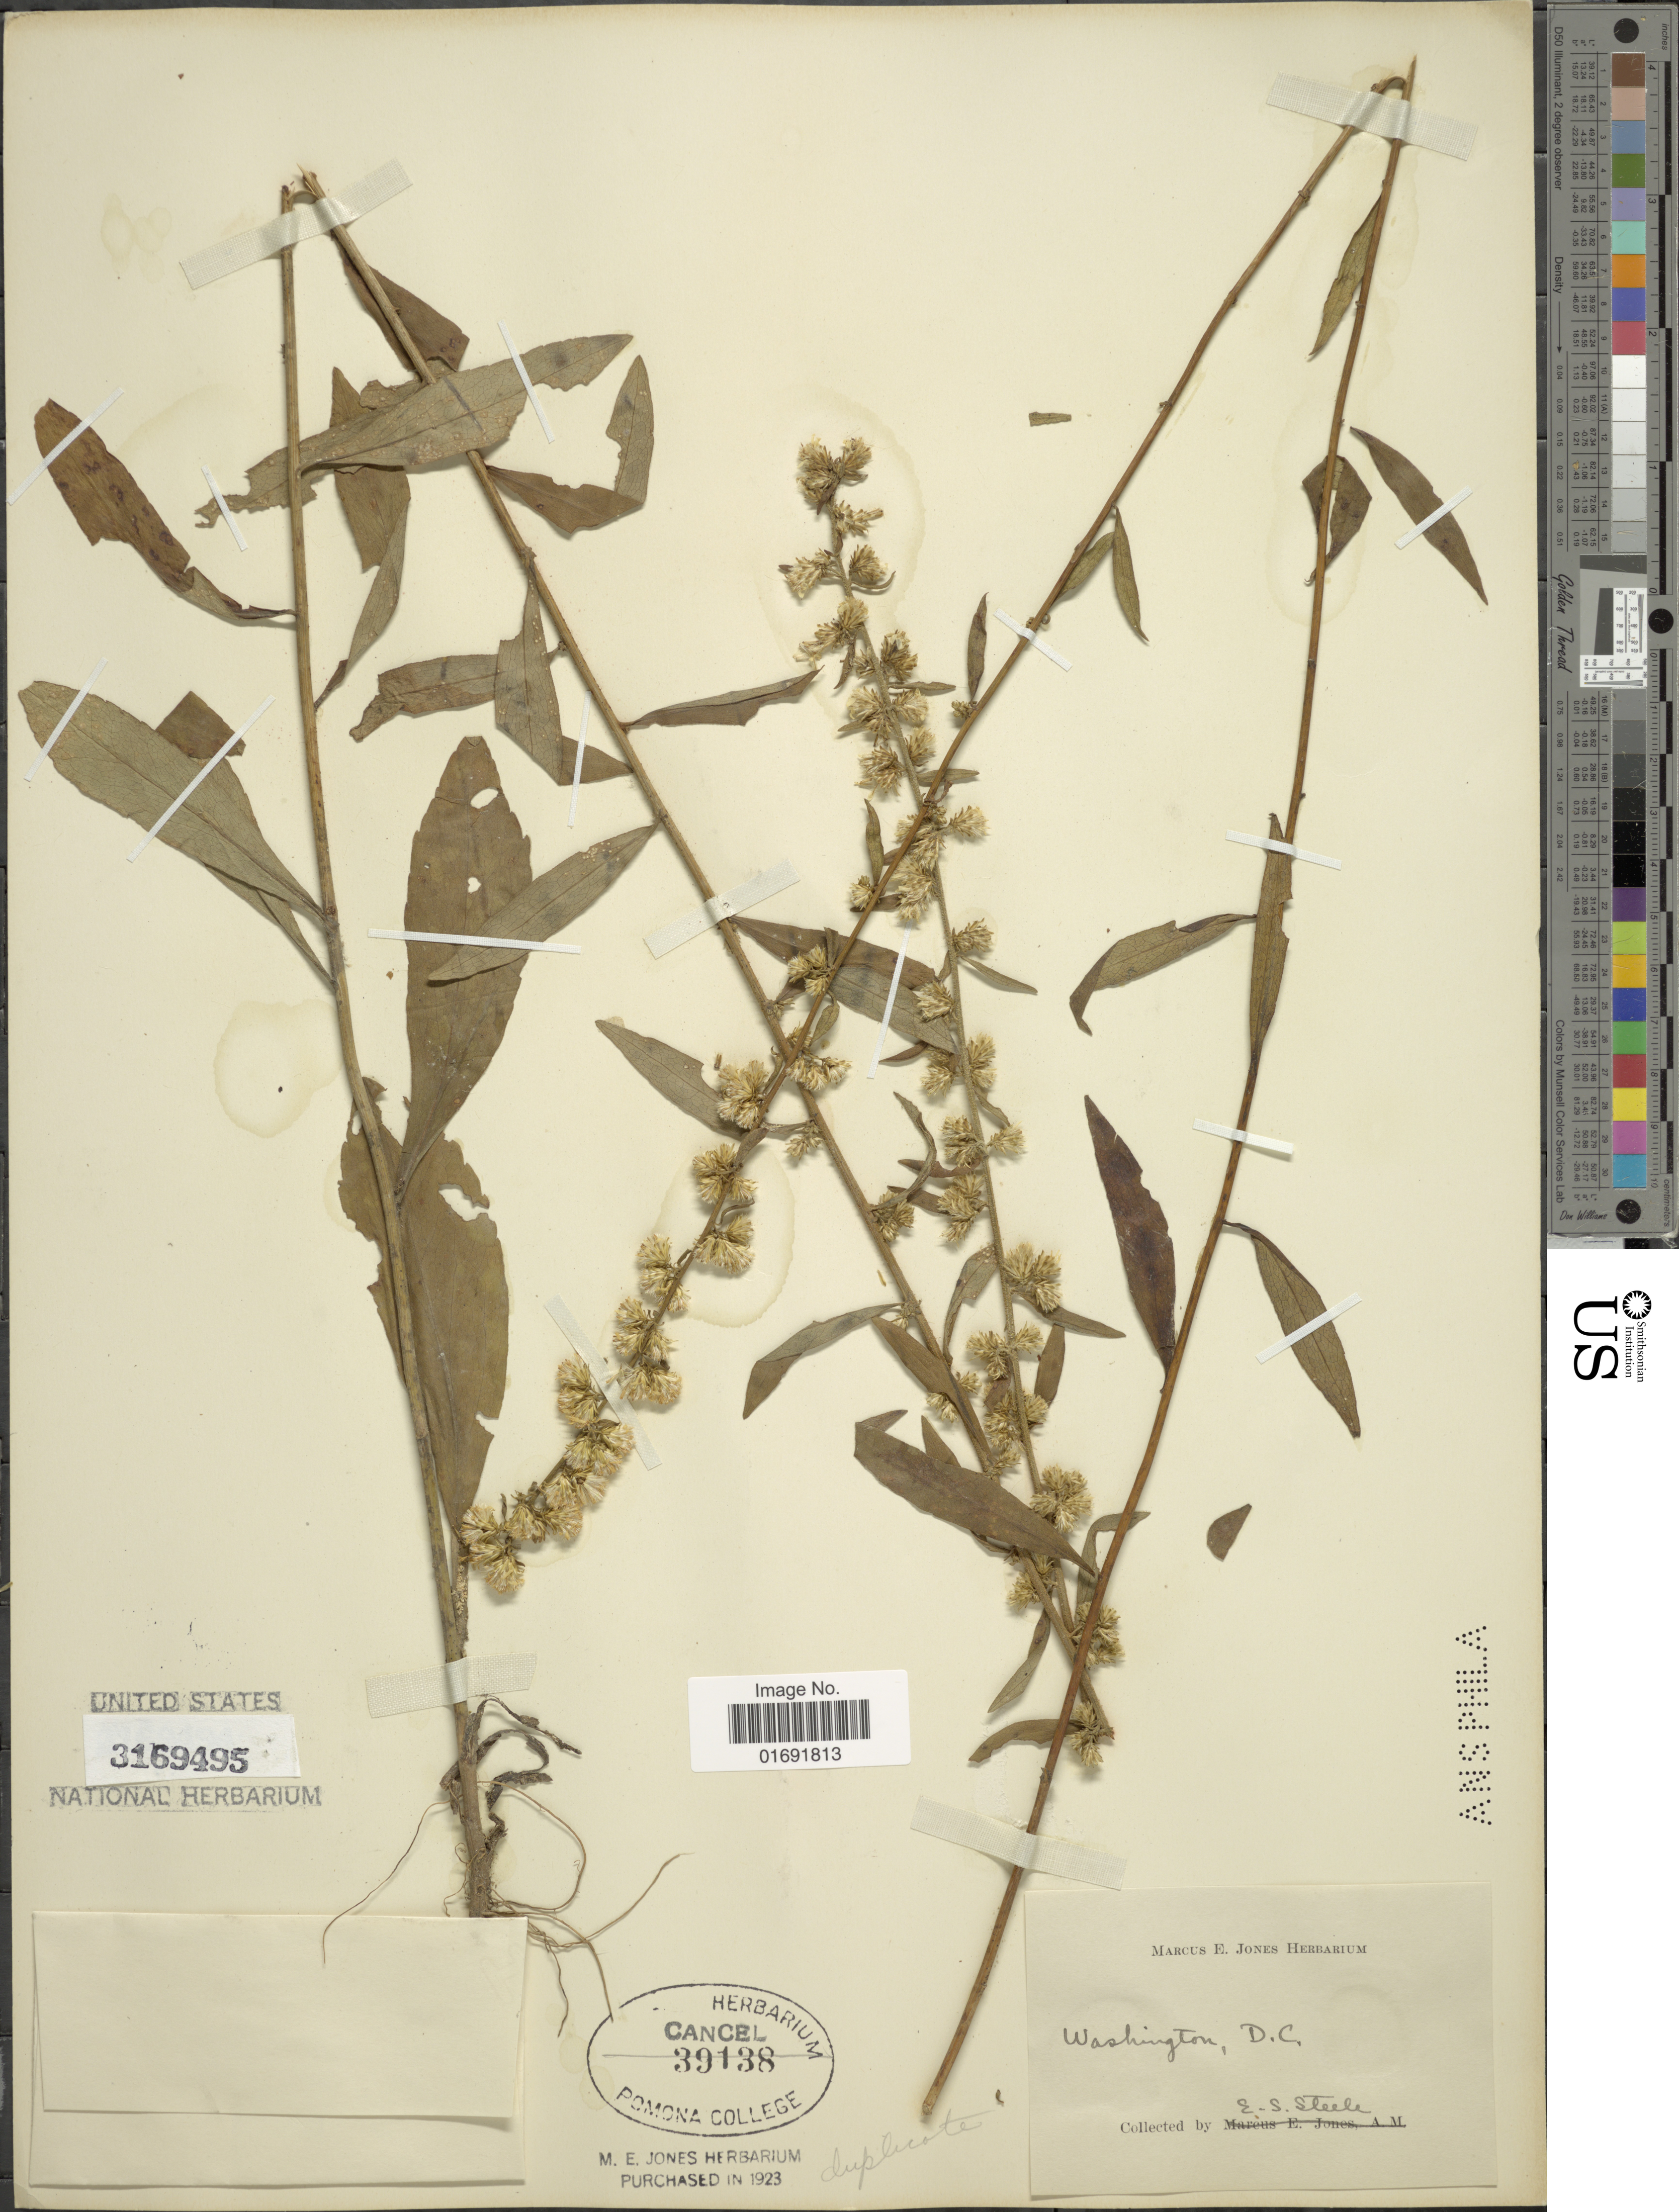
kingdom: Plantae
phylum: Tracheophyta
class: Magnoliopsida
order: Asterales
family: Asteraceae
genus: Solidago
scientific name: Solidago sp.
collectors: E. Steele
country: United States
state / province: District of Columbia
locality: Washington, D. C.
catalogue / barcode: US 3169495